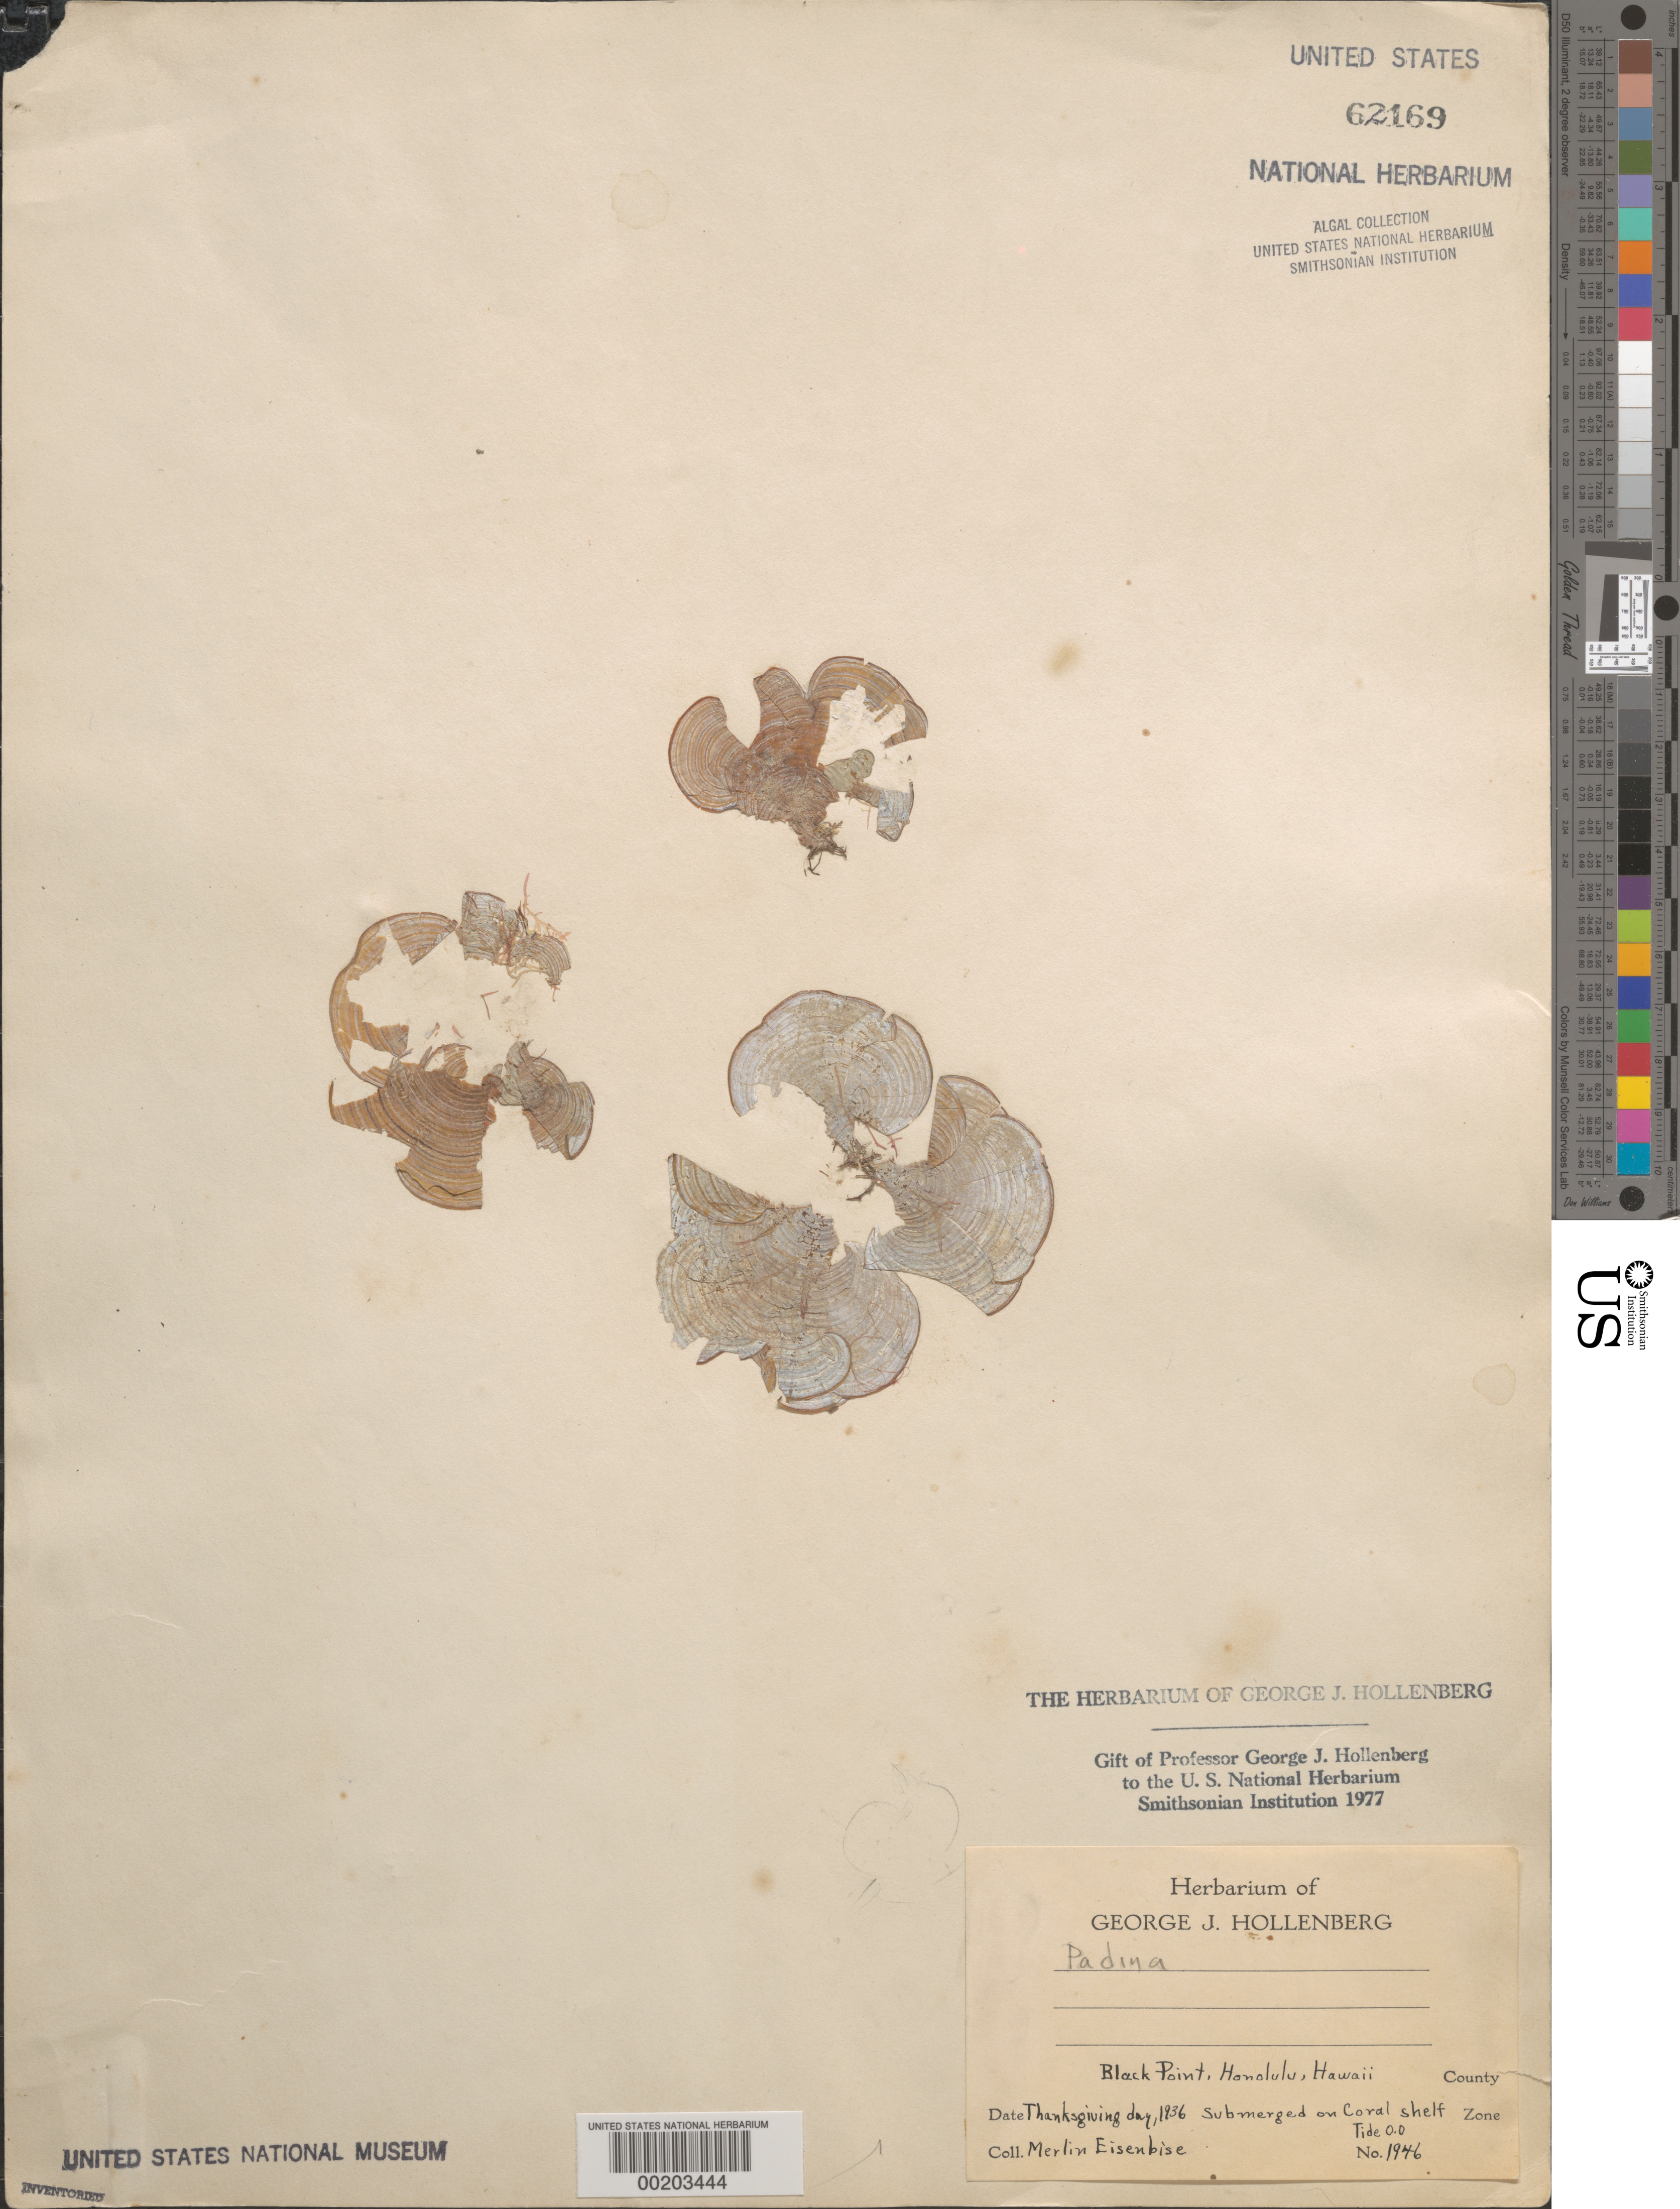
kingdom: Chromista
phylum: Ochrophyta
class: Phaeophyceae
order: Dictyotales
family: Dictyotaceae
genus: Padina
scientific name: Padina sp.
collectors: M. Eisenbise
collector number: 1946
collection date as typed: Nov 1936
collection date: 1936-11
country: United States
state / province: Hawaii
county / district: Honolulu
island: Oahu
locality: Honolulu, Black Point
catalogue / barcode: US 62169